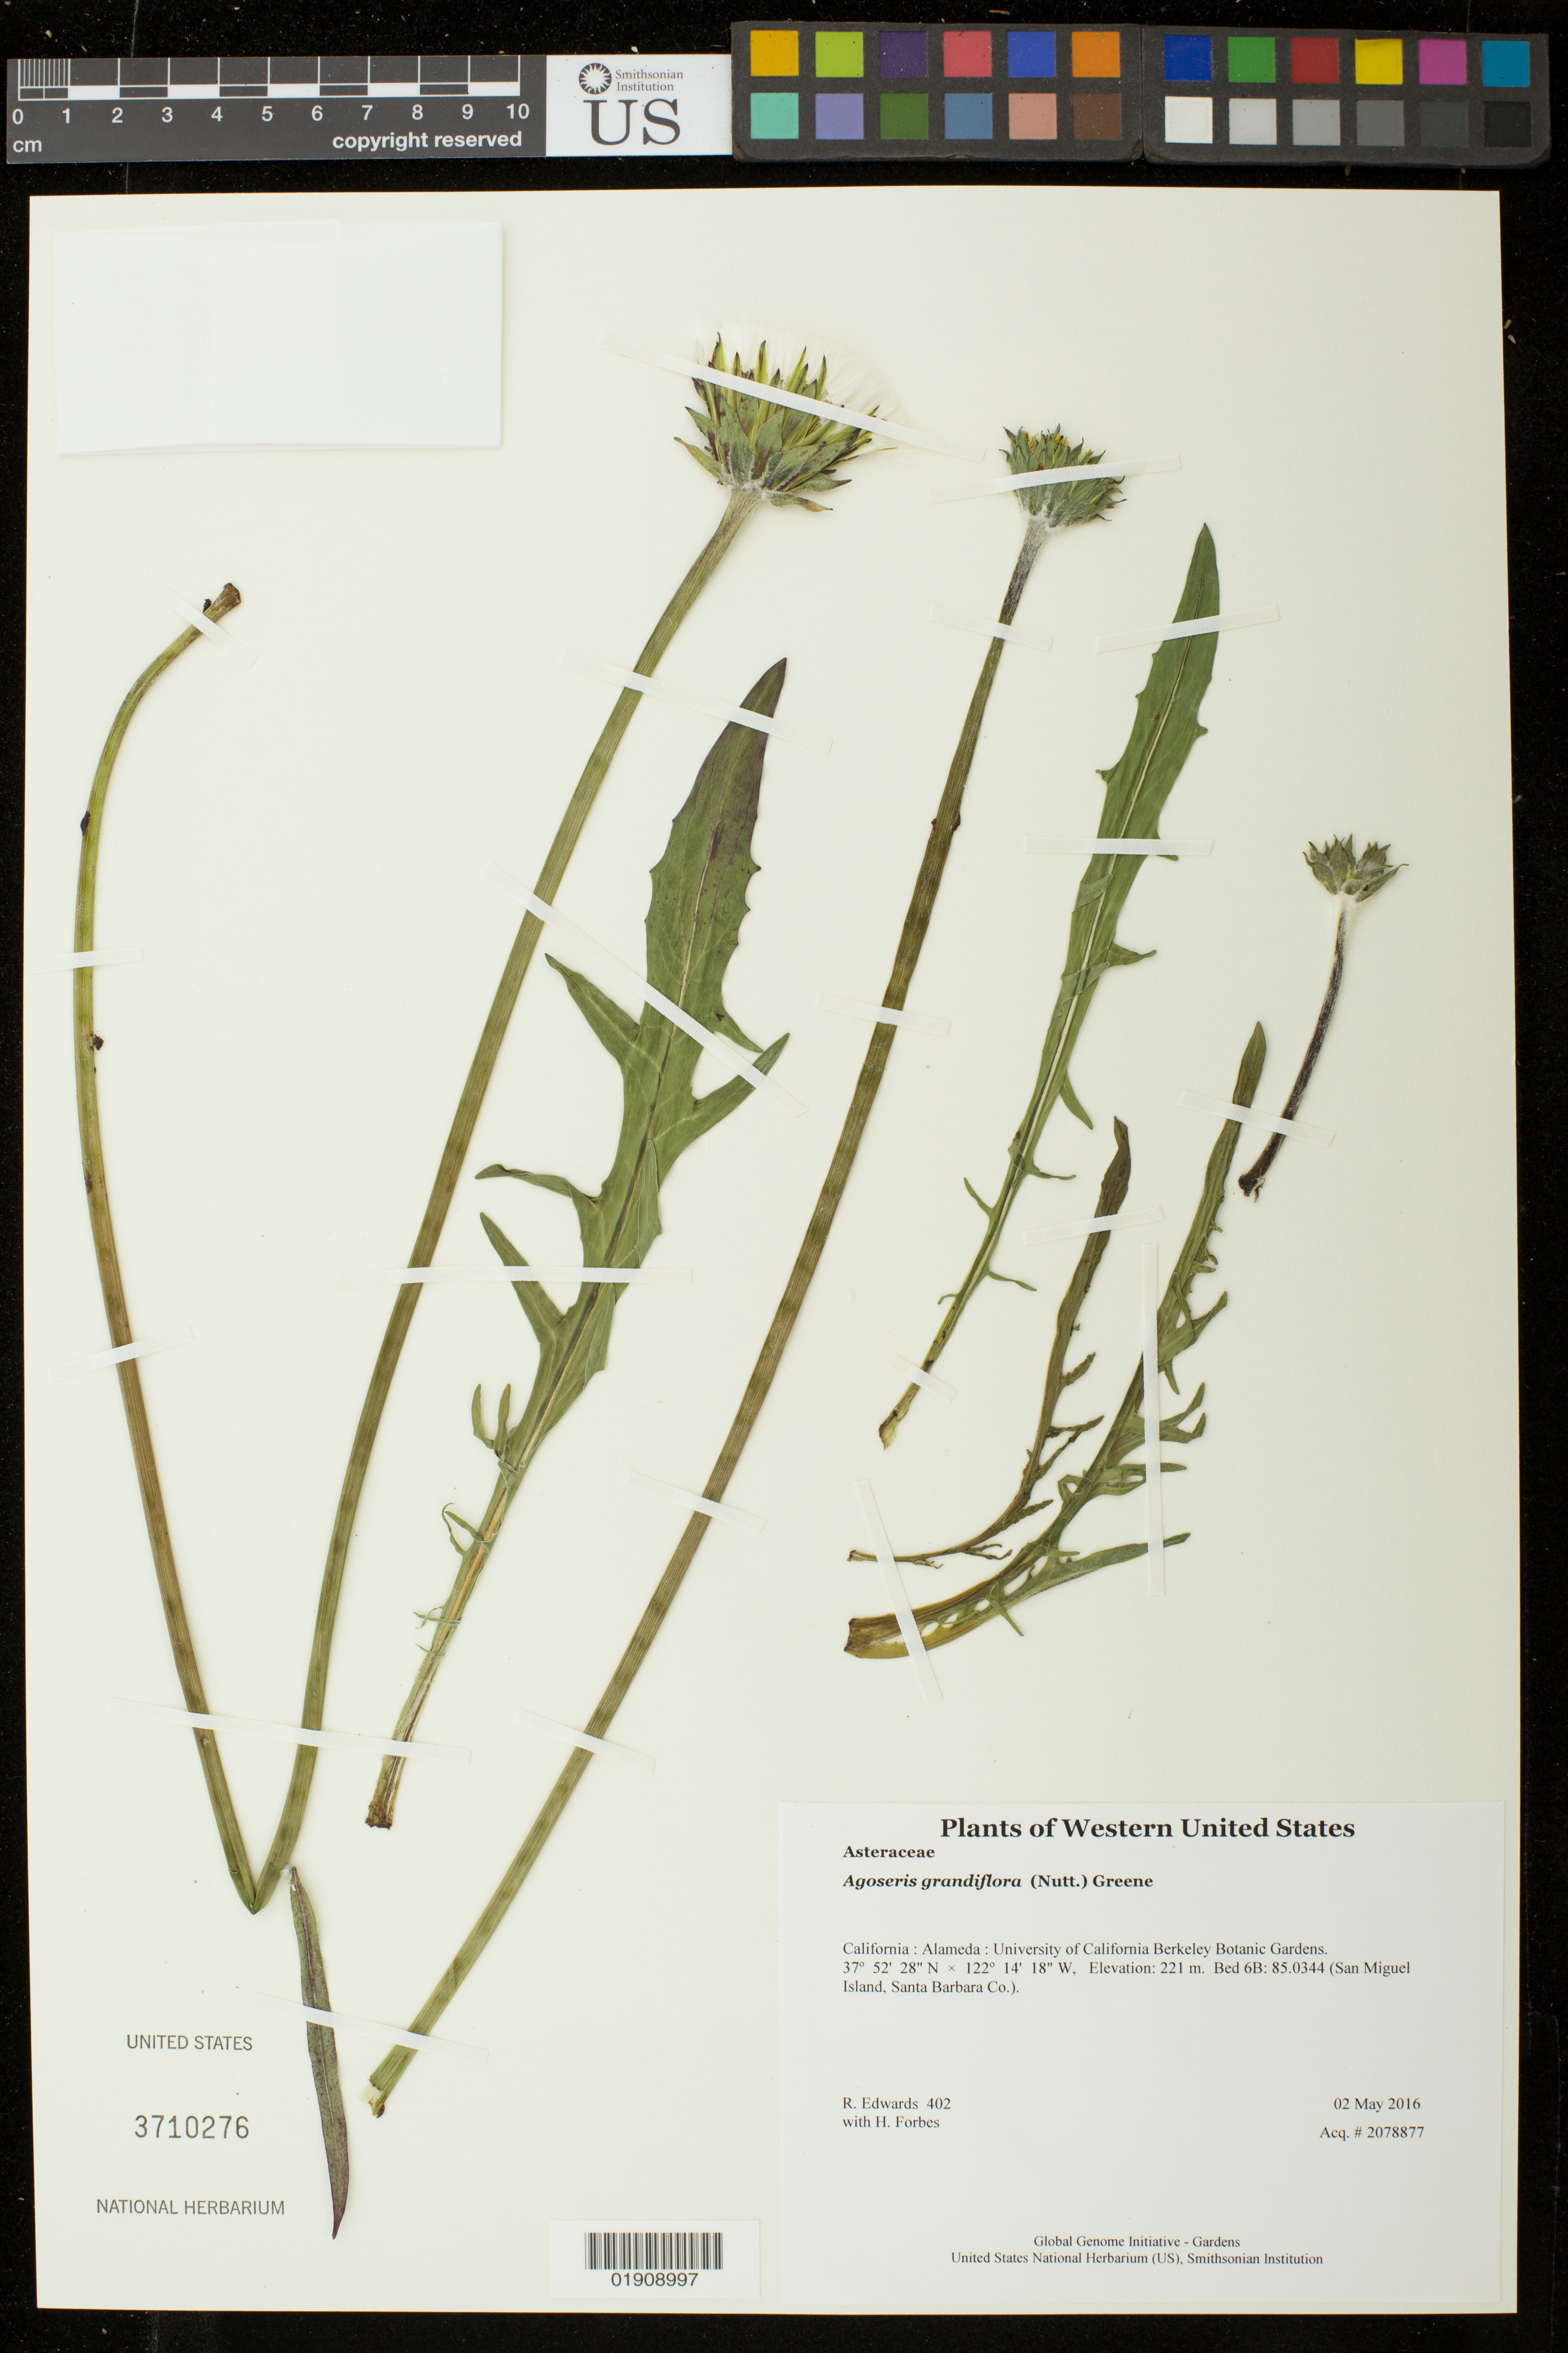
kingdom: Plantae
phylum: Tracheophyta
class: Magnoliopsida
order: Asterales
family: Asteraceae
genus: Agoseris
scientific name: Agoseris grandiflora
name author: (Nutt.) Greene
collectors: H. Forbes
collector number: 402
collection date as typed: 2 May 2016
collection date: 2016-05-02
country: United States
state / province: California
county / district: Alameda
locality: University of California Berkeley Botanic Gardens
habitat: Bed 6B: 85.0344 (San Miguel Island, Santa Barbara Co.)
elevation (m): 221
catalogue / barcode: US 3710276